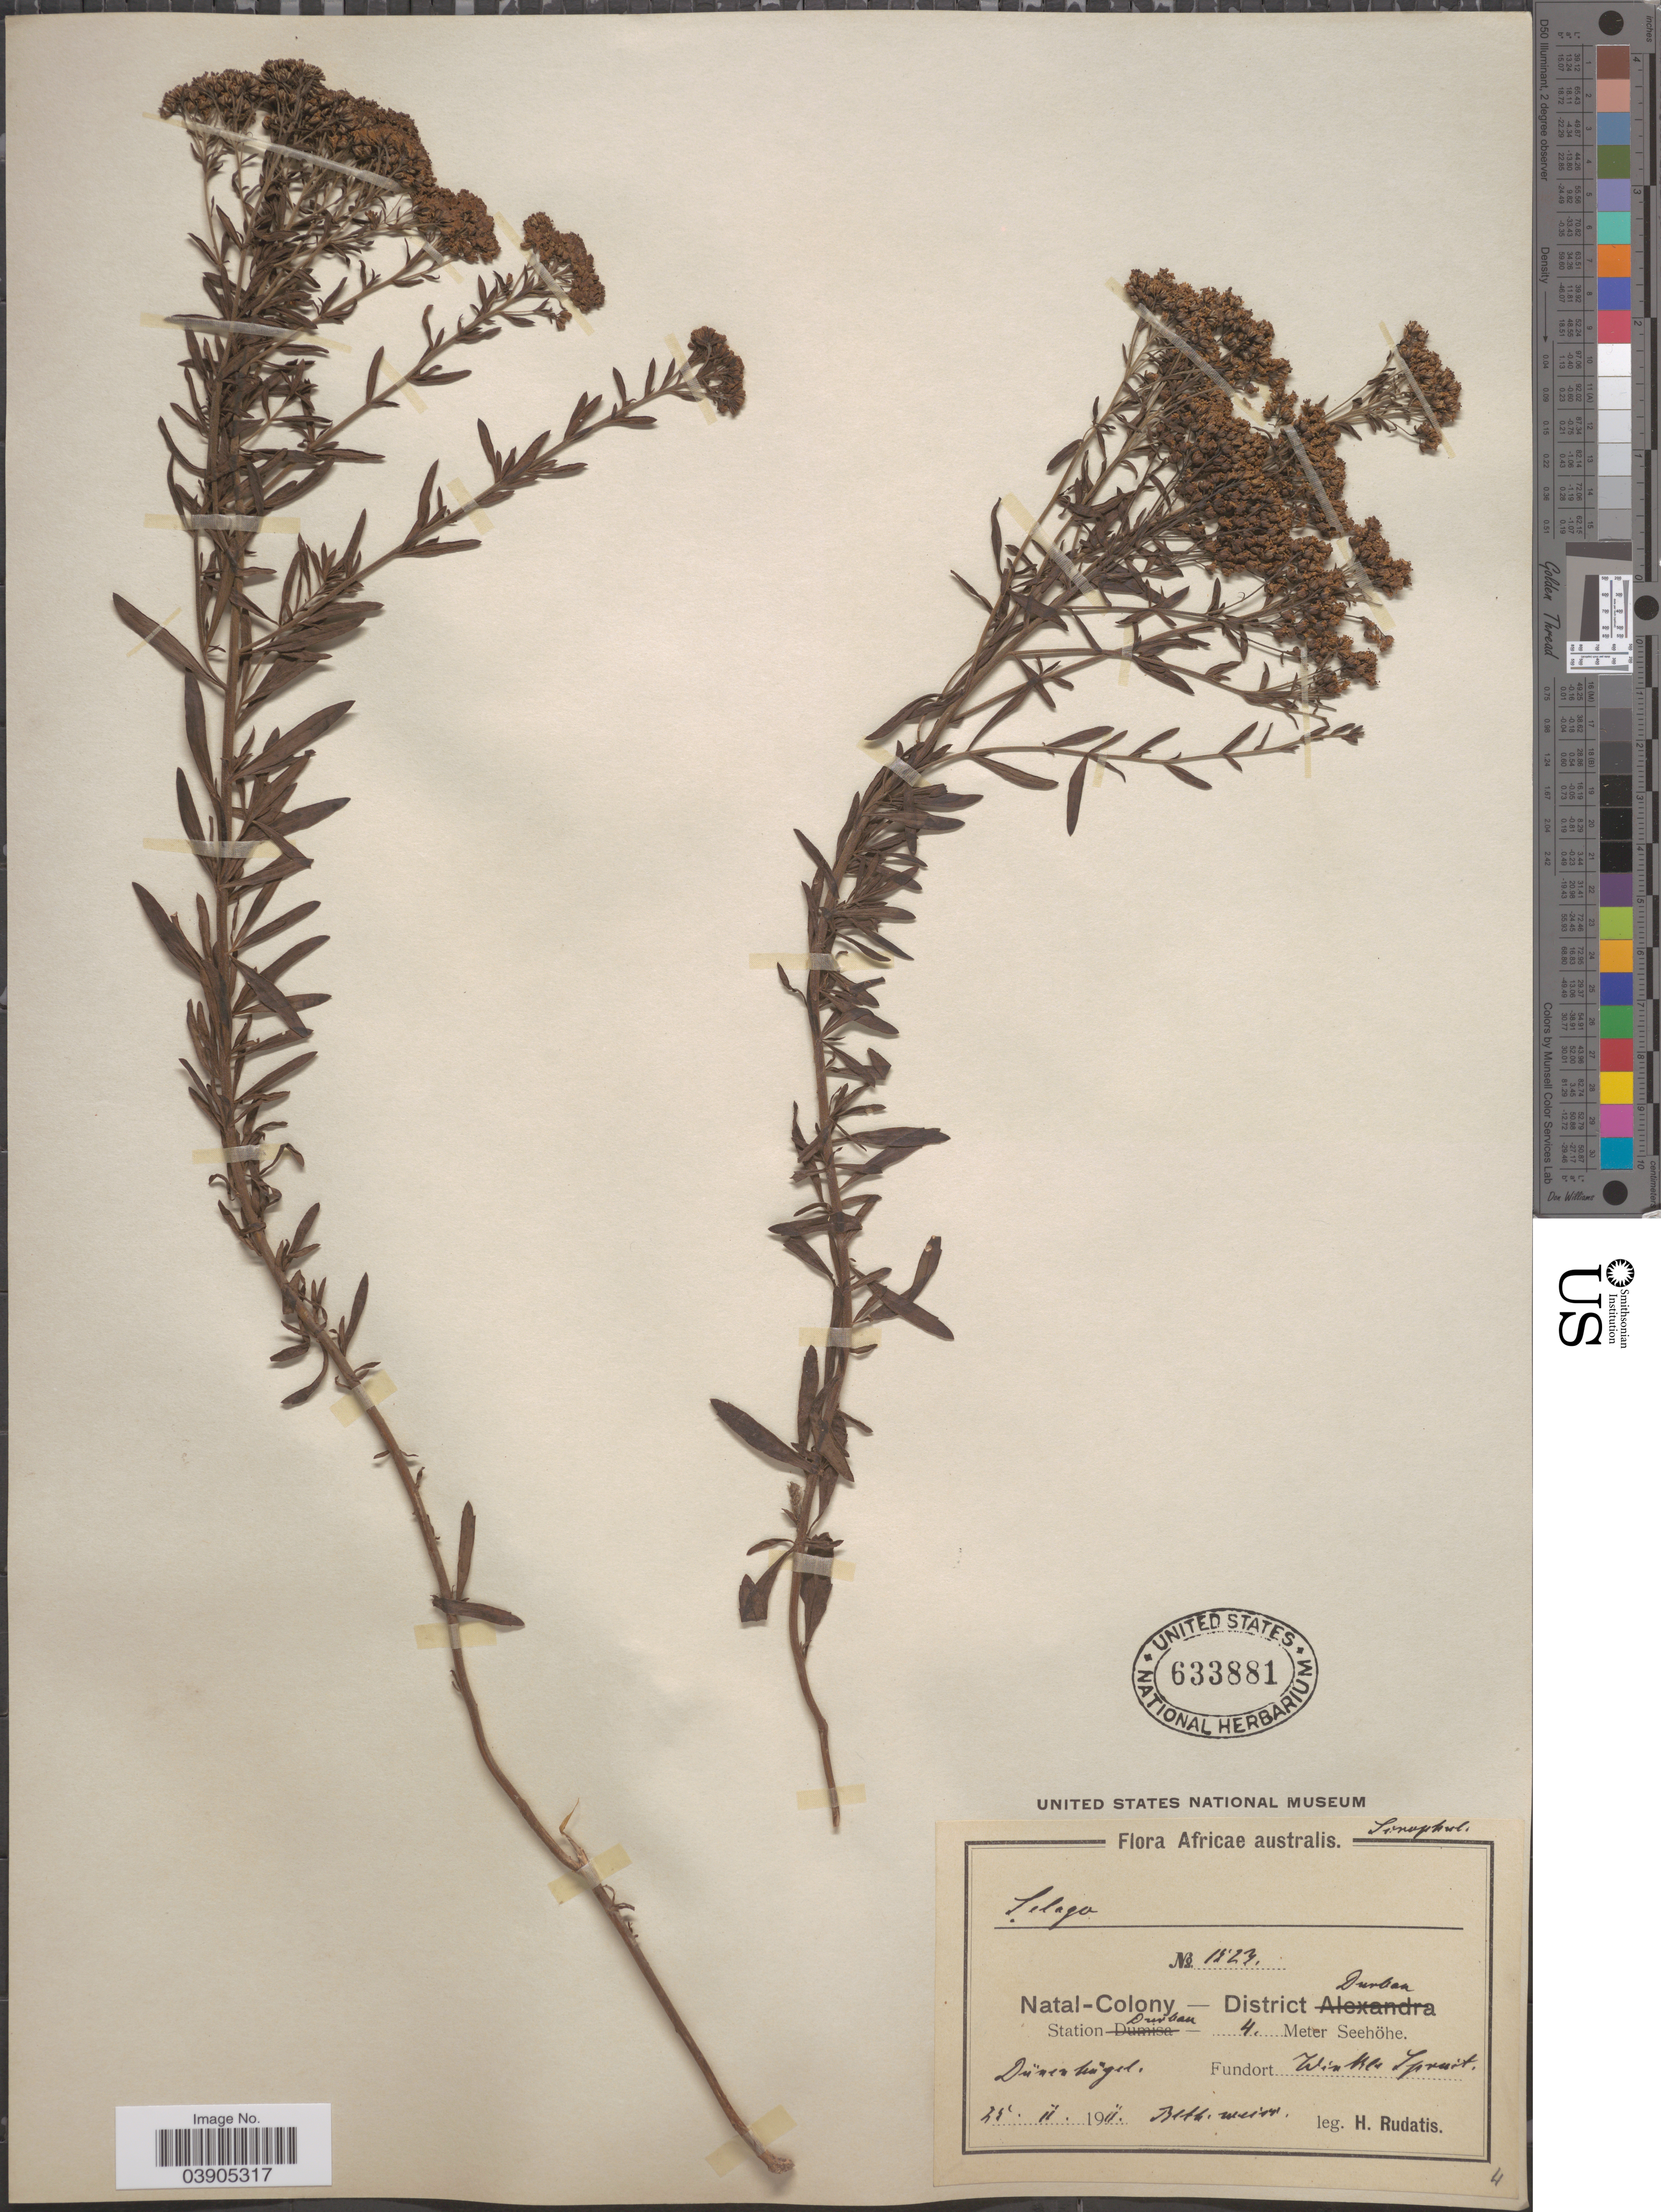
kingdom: Plantae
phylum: Tracheophyta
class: Magnoliopsida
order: Lamiales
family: Scrophulariaceae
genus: Selago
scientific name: Selago sp.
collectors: H. Rudatis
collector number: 1523*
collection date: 1911-02-25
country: South Africa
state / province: KwaZulu-Natal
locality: Africae australis. Natal-Colony - District Durban. Station Durban. Dünen hügel. Winklespruit.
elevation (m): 4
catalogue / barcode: US 633881